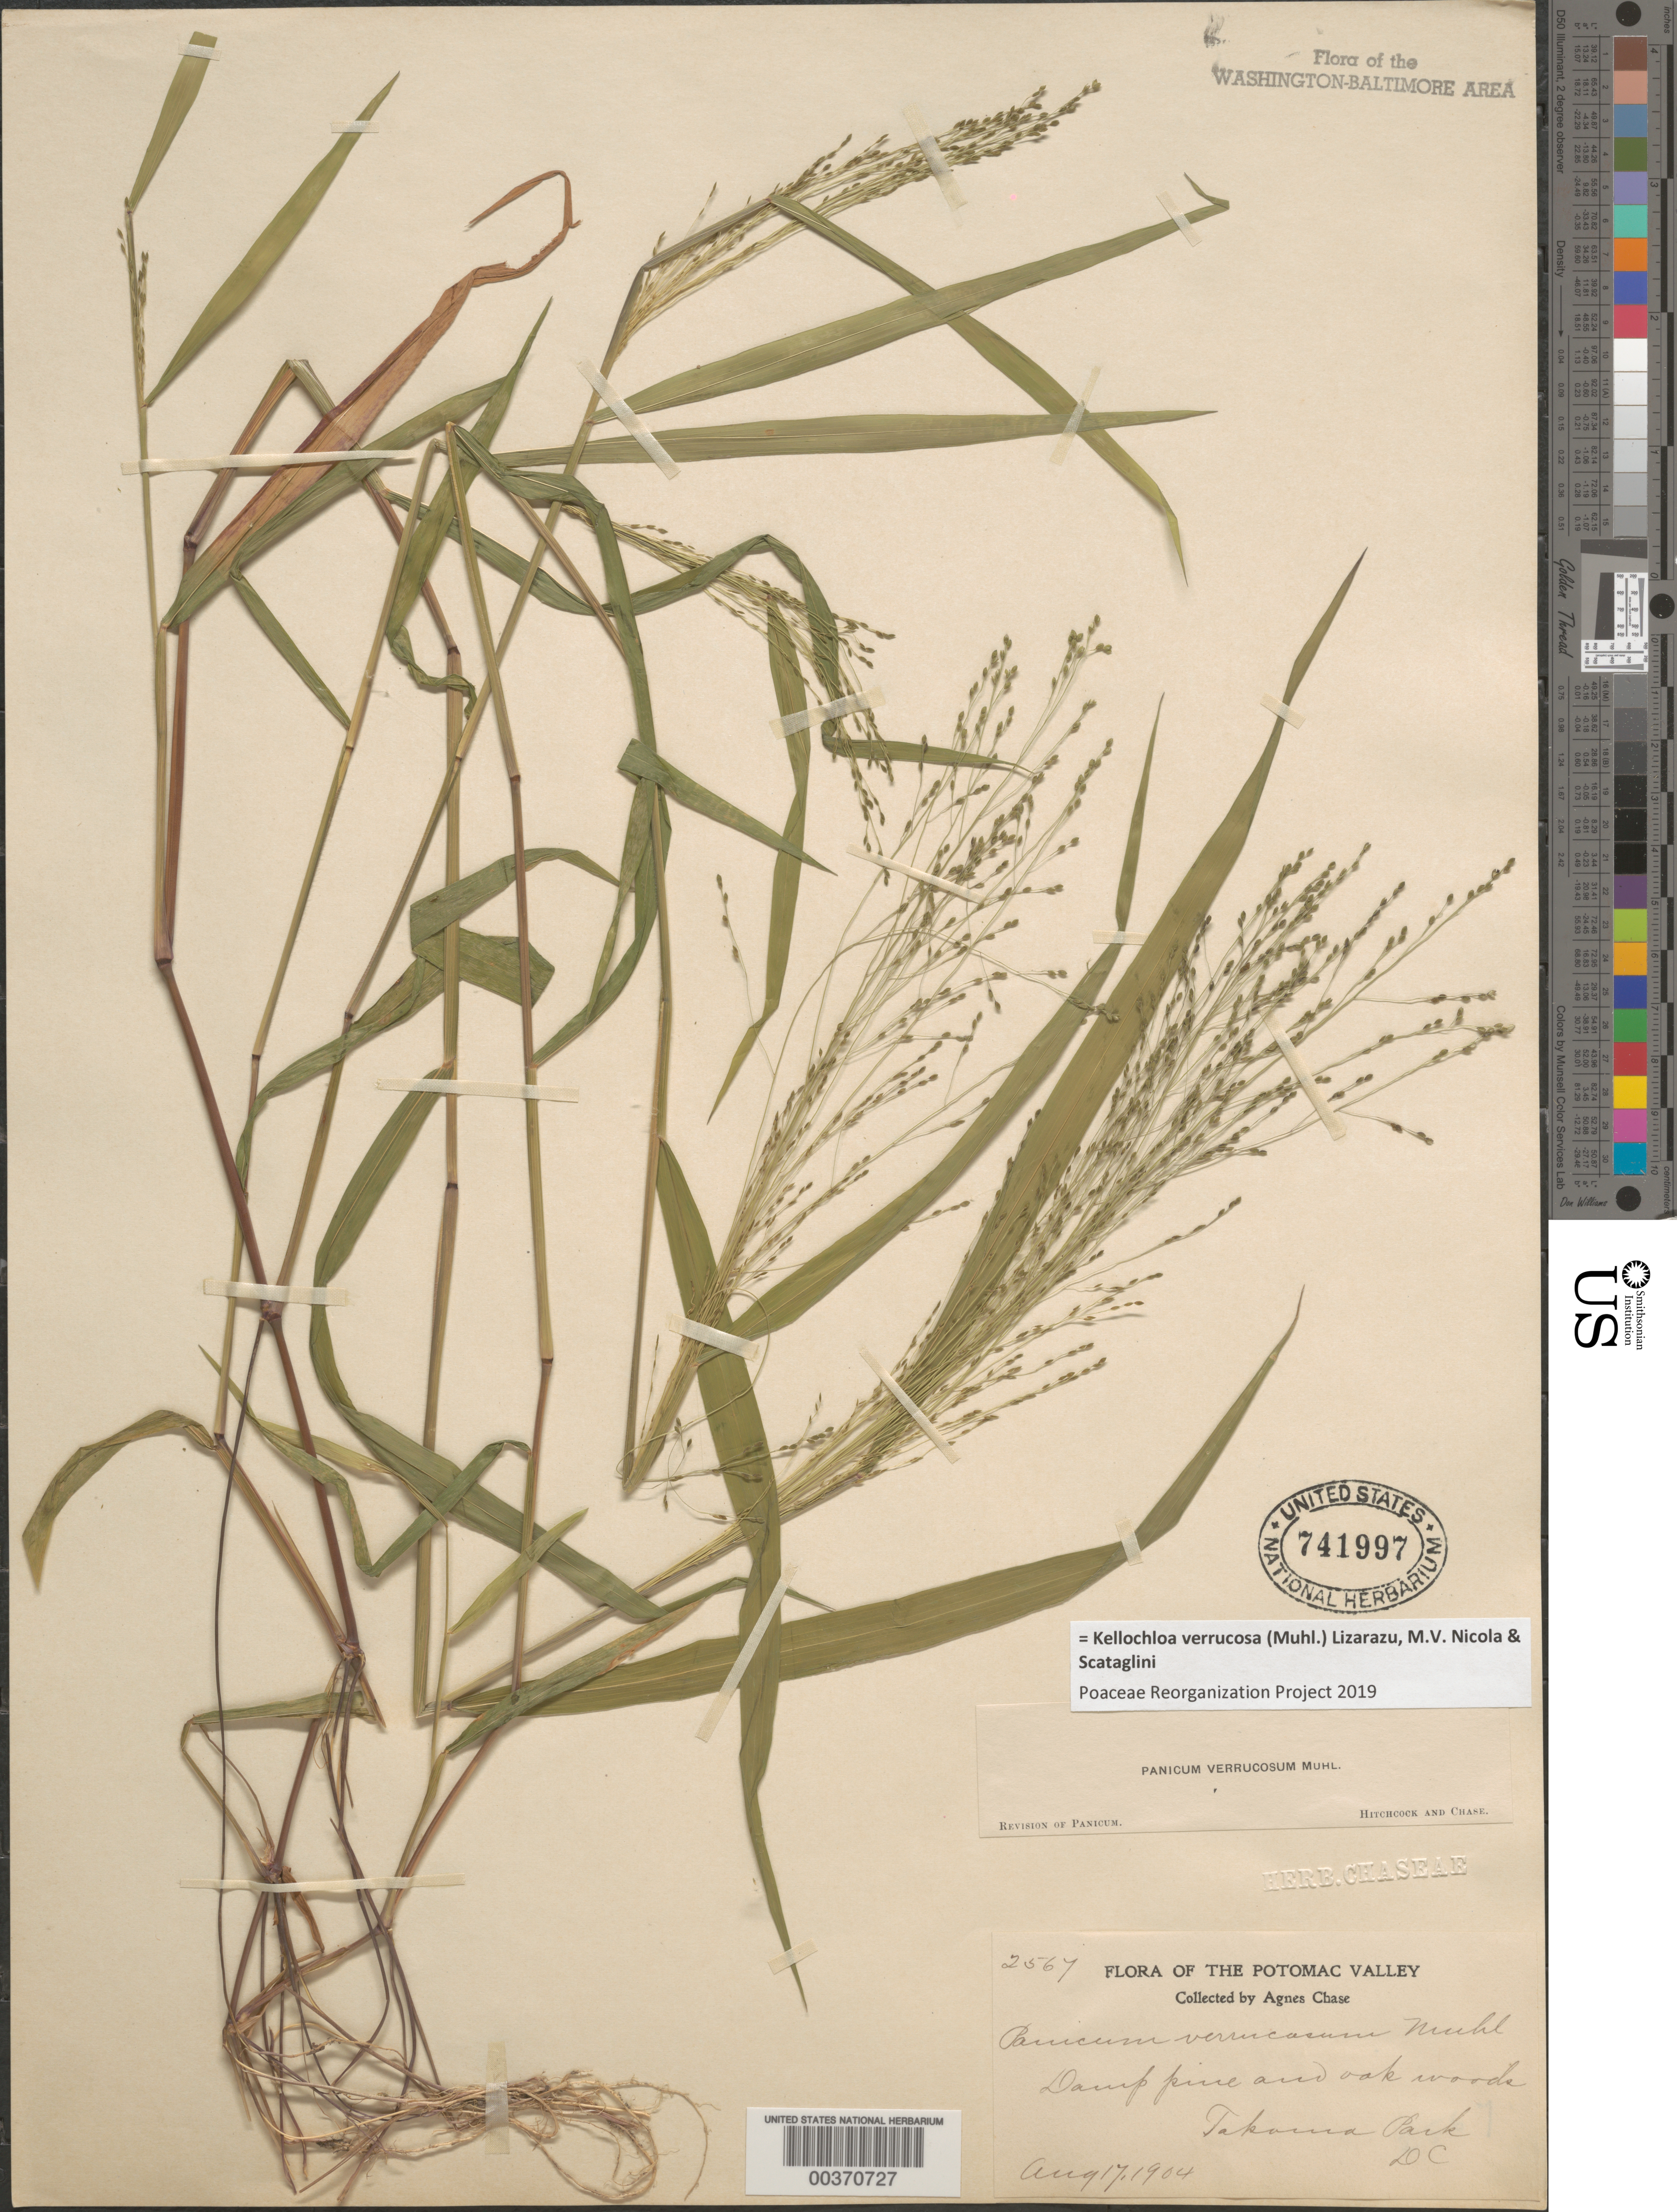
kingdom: Plantae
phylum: Tracheophyta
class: Liliopsida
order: Poales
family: Poaceae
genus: Panicum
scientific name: Panicum verrucosum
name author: Muhl.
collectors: A. Chase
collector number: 2567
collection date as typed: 17 Aug 1904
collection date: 1904-08-17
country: United States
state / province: District of Columbia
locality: Takoma Park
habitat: Damp pine and oak woods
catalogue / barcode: US 741997